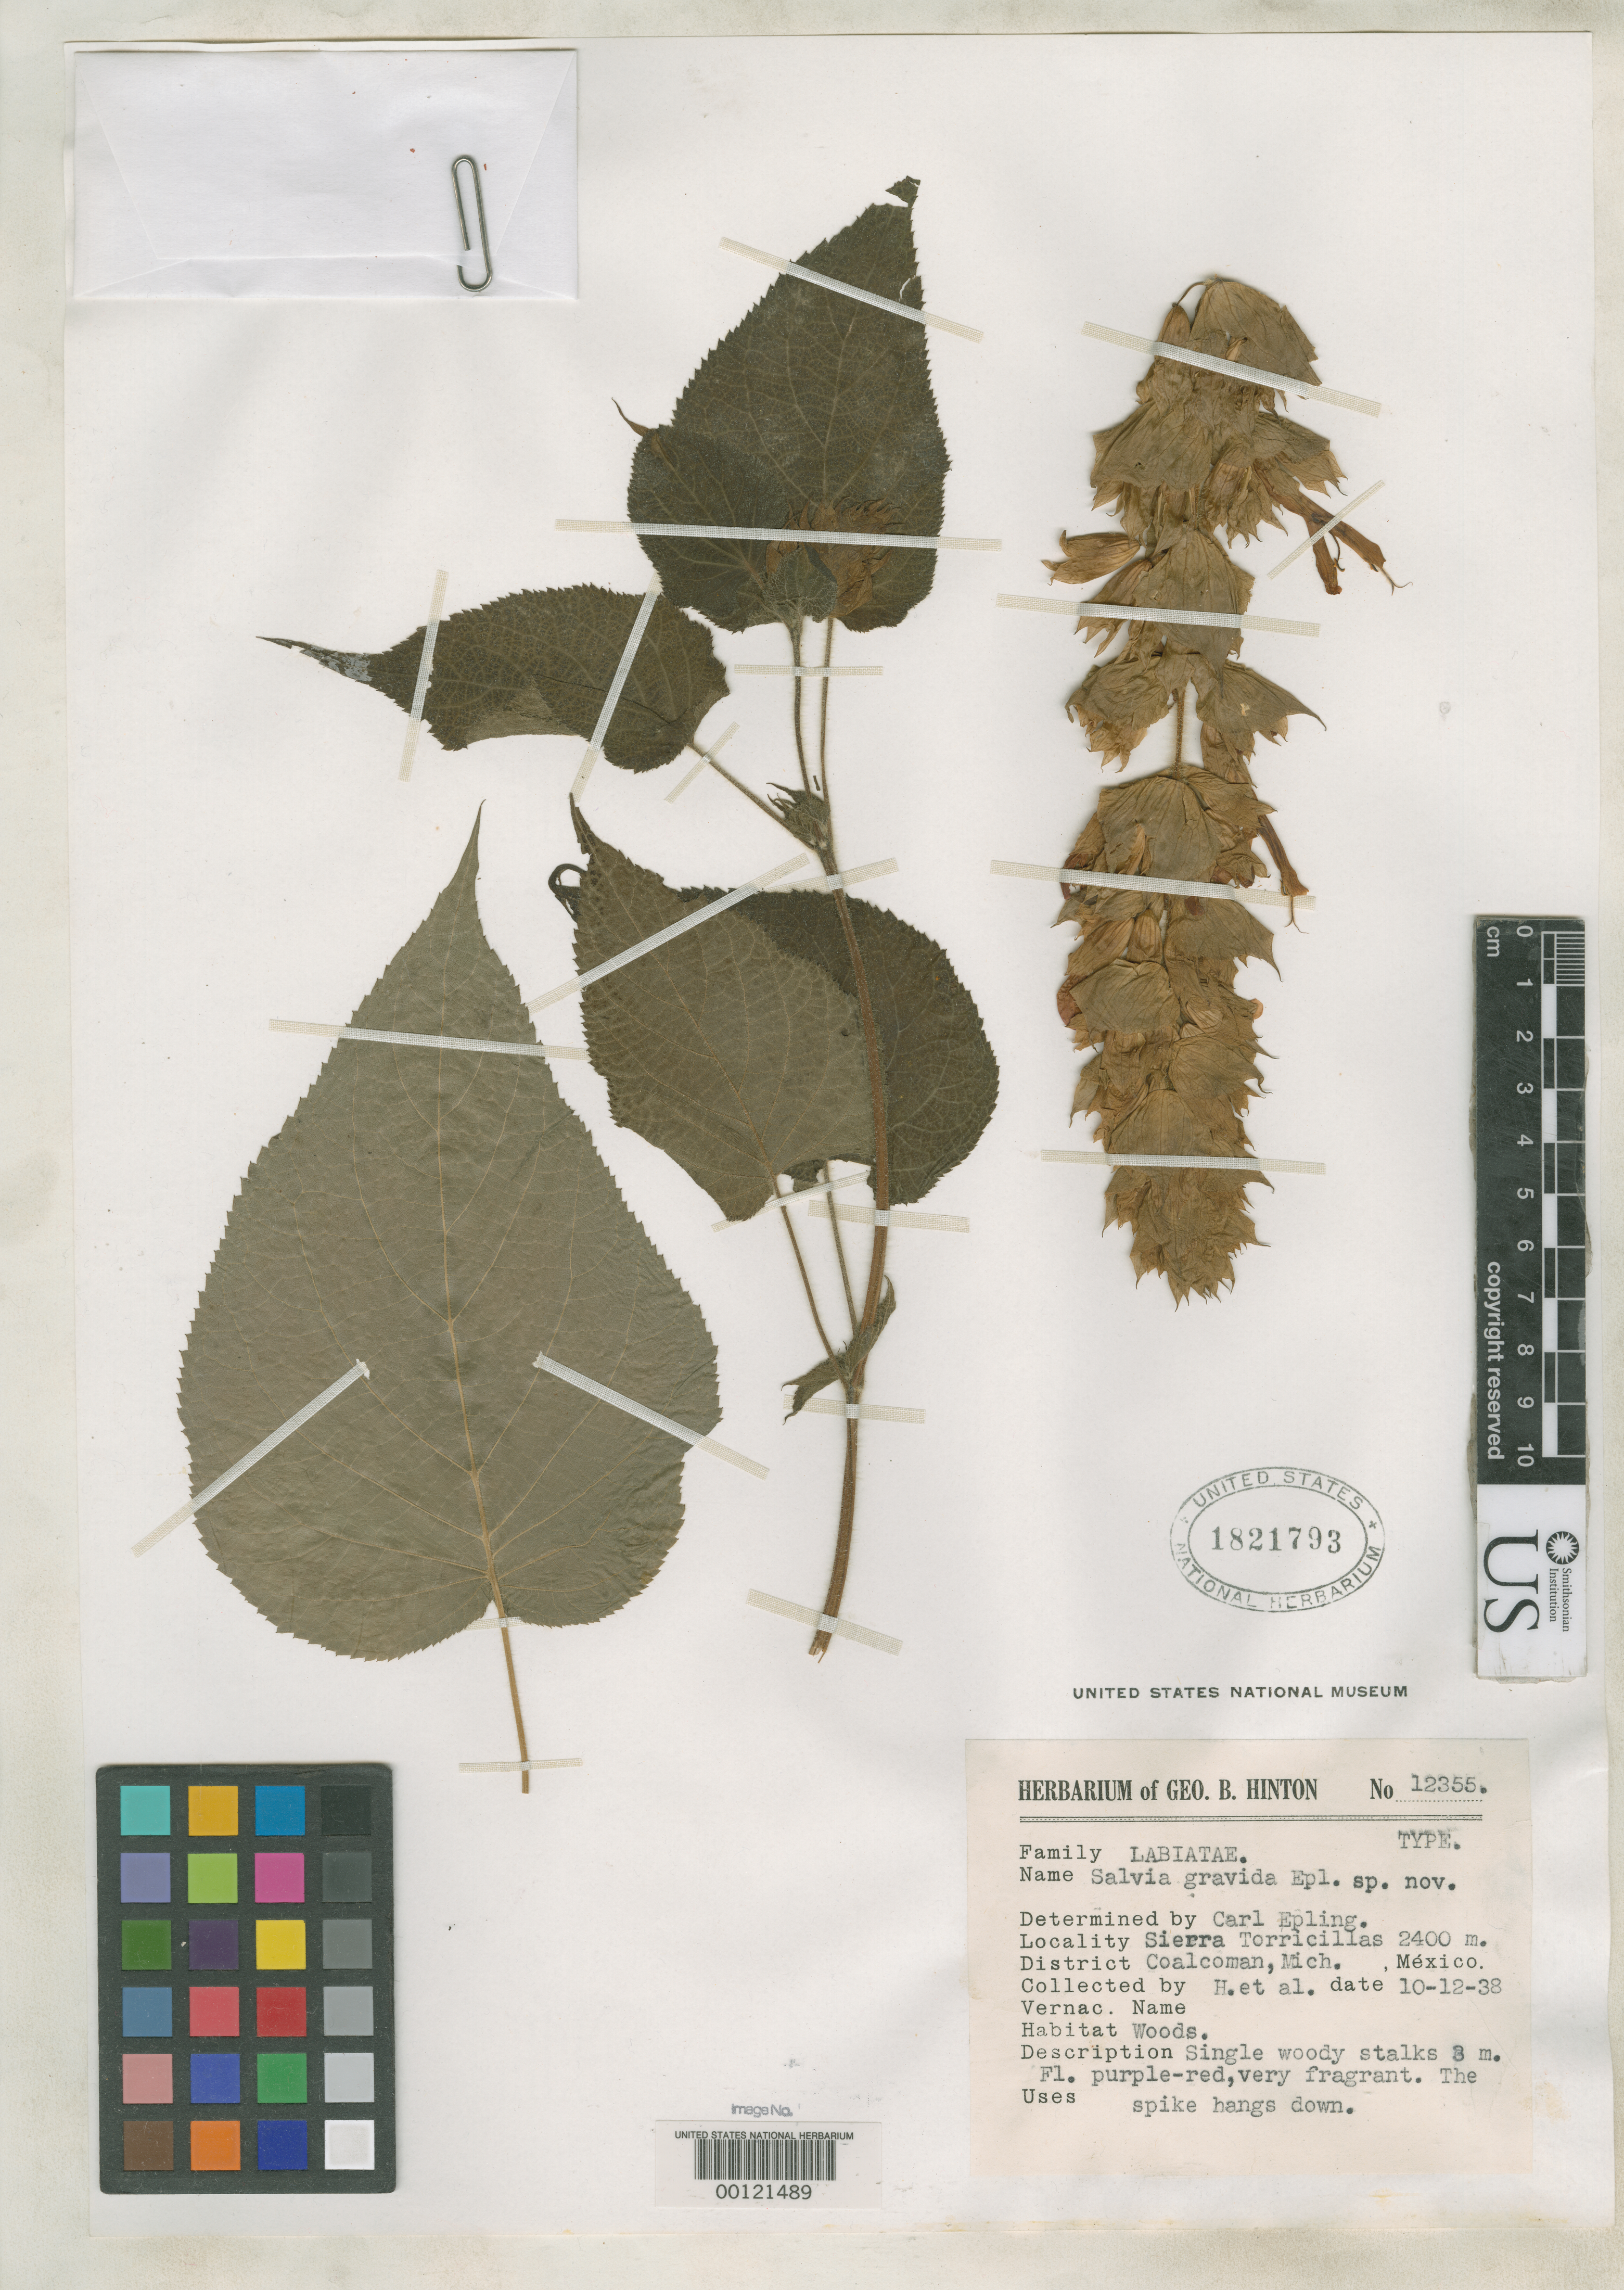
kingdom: Plantae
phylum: Tracheophyta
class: Magnoliopsida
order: Lamiales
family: Lamiaceae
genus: Salvia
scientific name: Salvia gravida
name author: Epling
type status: Isotype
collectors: G. B. Hinton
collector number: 12355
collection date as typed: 12 Oct 1938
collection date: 1938-10-12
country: Mexico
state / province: Michoacán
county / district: Coalcoman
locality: Sierra Torricillas.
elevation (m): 2400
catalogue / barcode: US 1821793